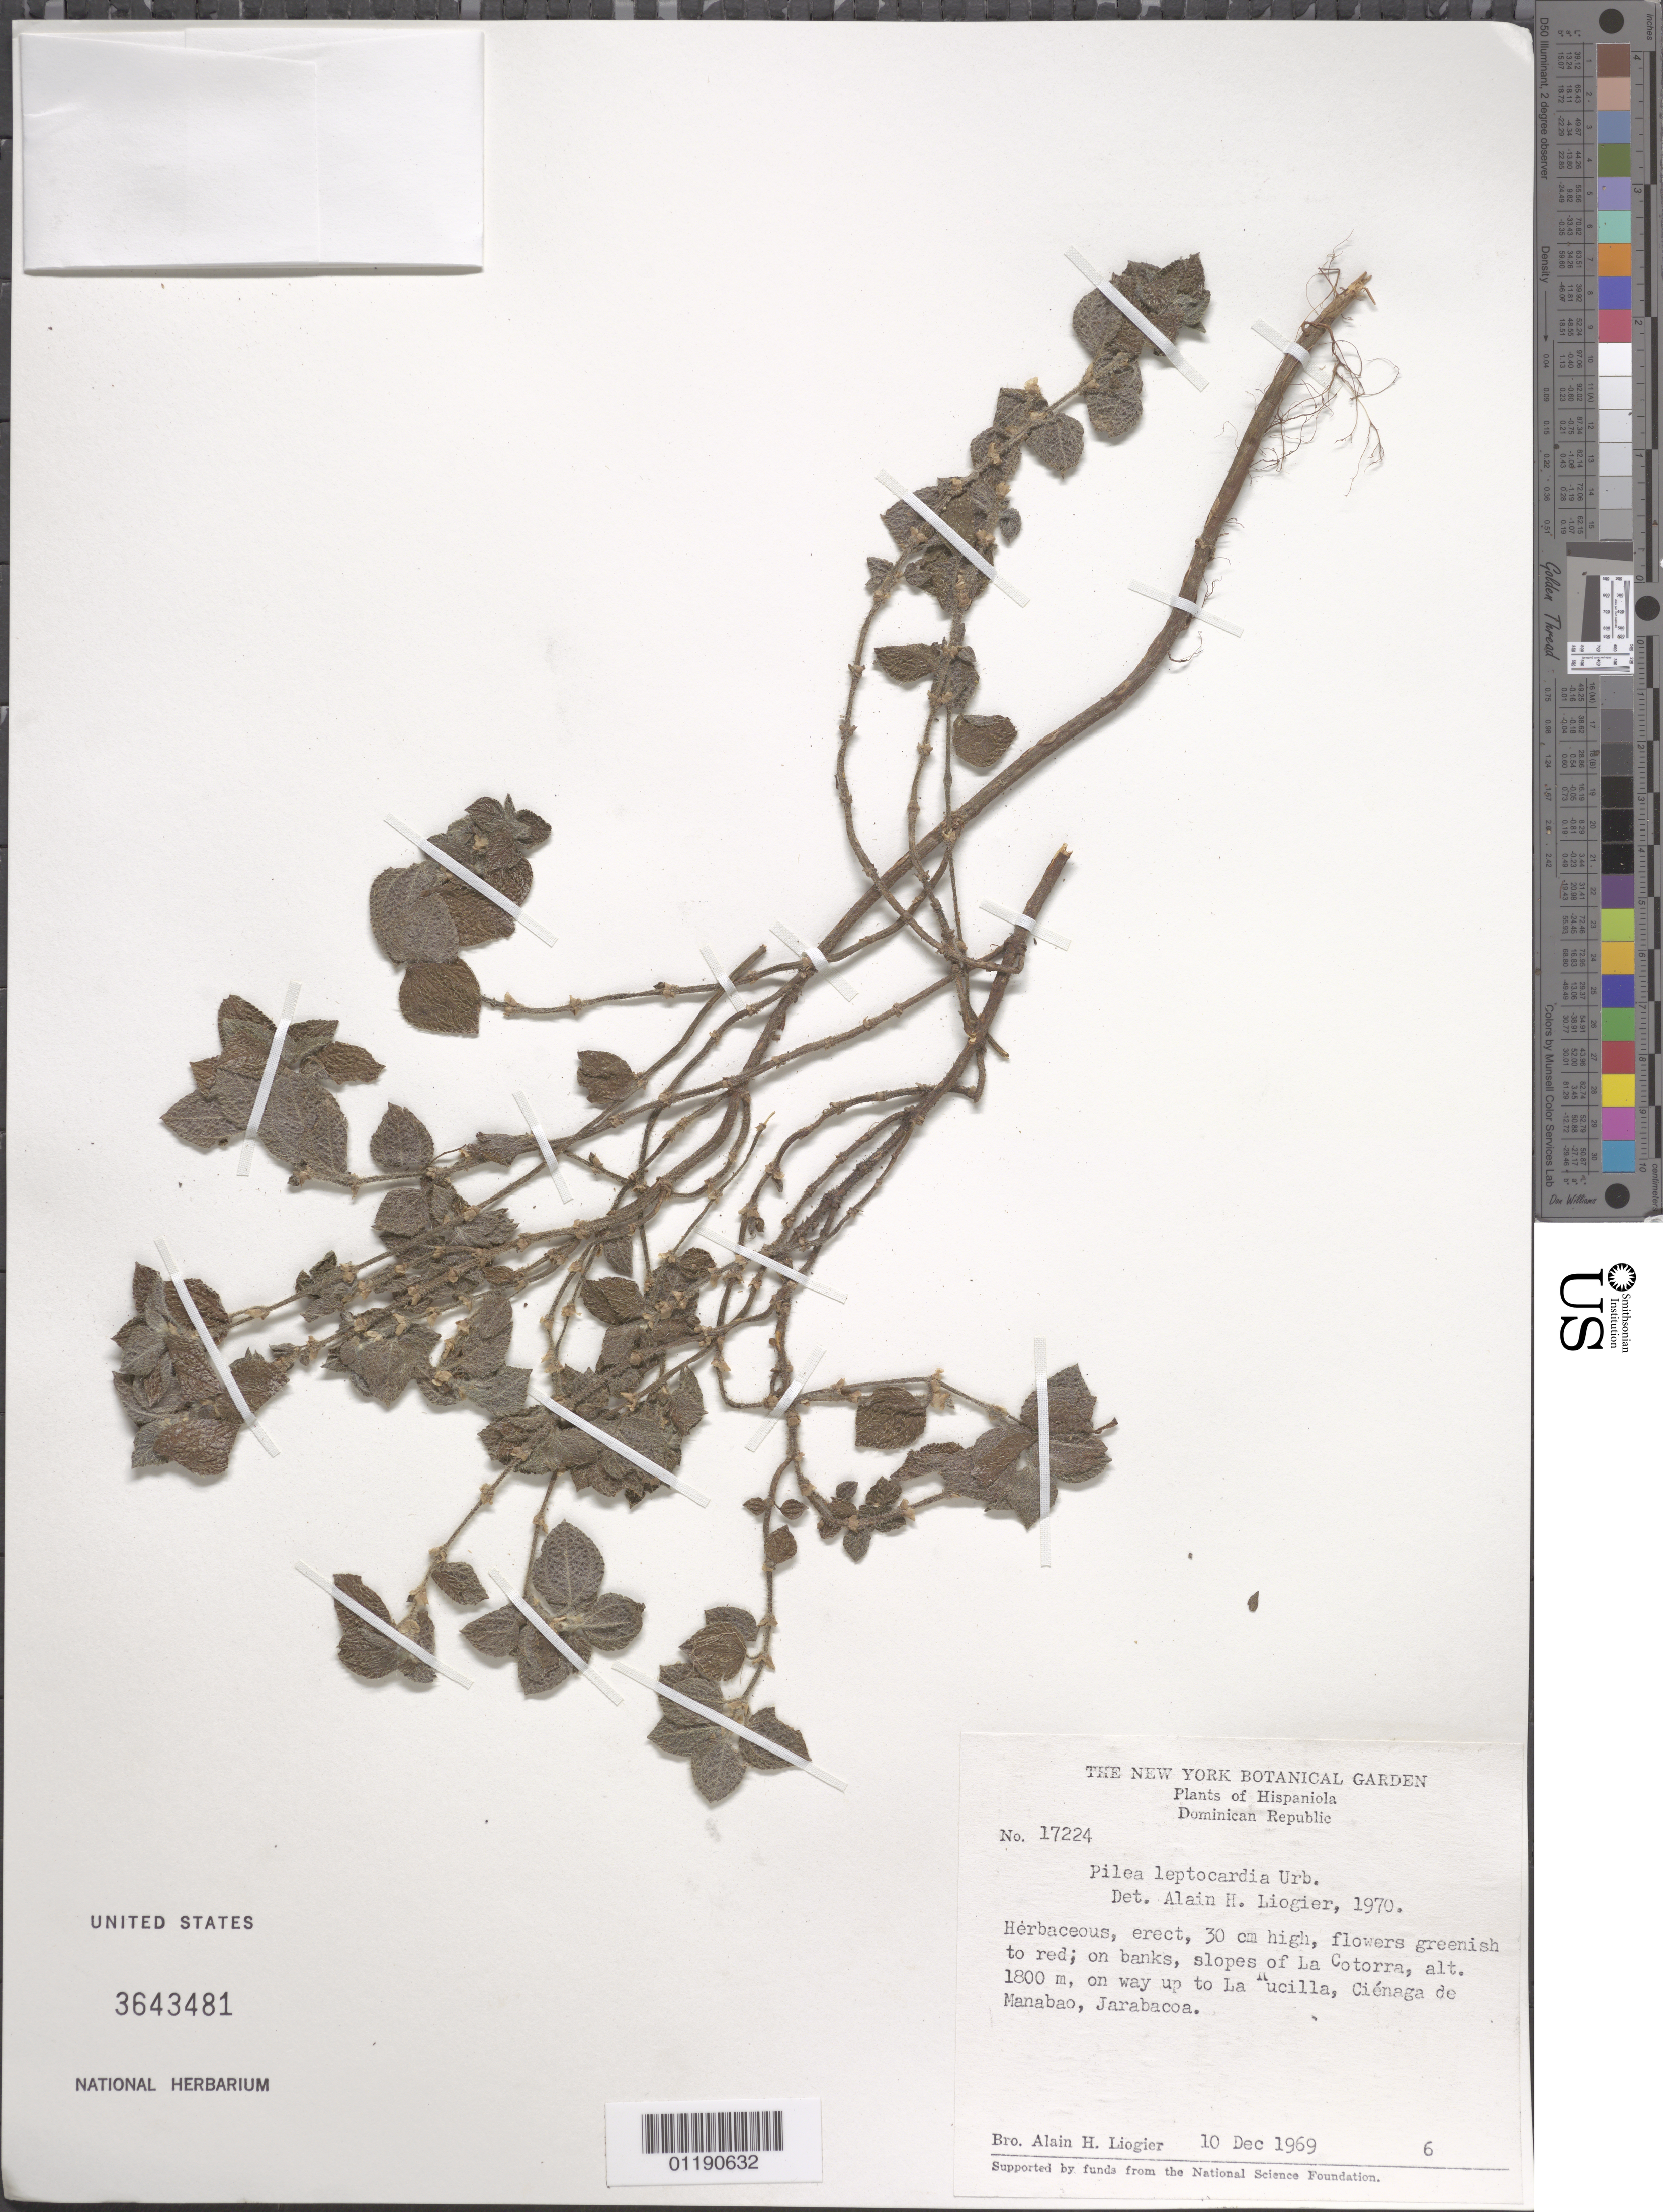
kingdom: Plantae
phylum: Tracheophyta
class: Magnoliopsida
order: Rosales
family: Urticaceae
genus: Pilea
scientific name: Pilea leptocardia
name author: Urb.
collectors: A. H. Liogier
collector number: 17224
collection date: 1969-12-10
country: Dominican Republic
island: Hispaniola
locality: Slopes of La Cotorra, on the way up to La Rucilla, Ciénaga de Manabao, Jarabacoa.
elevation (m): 1800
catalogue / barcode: US 3643481